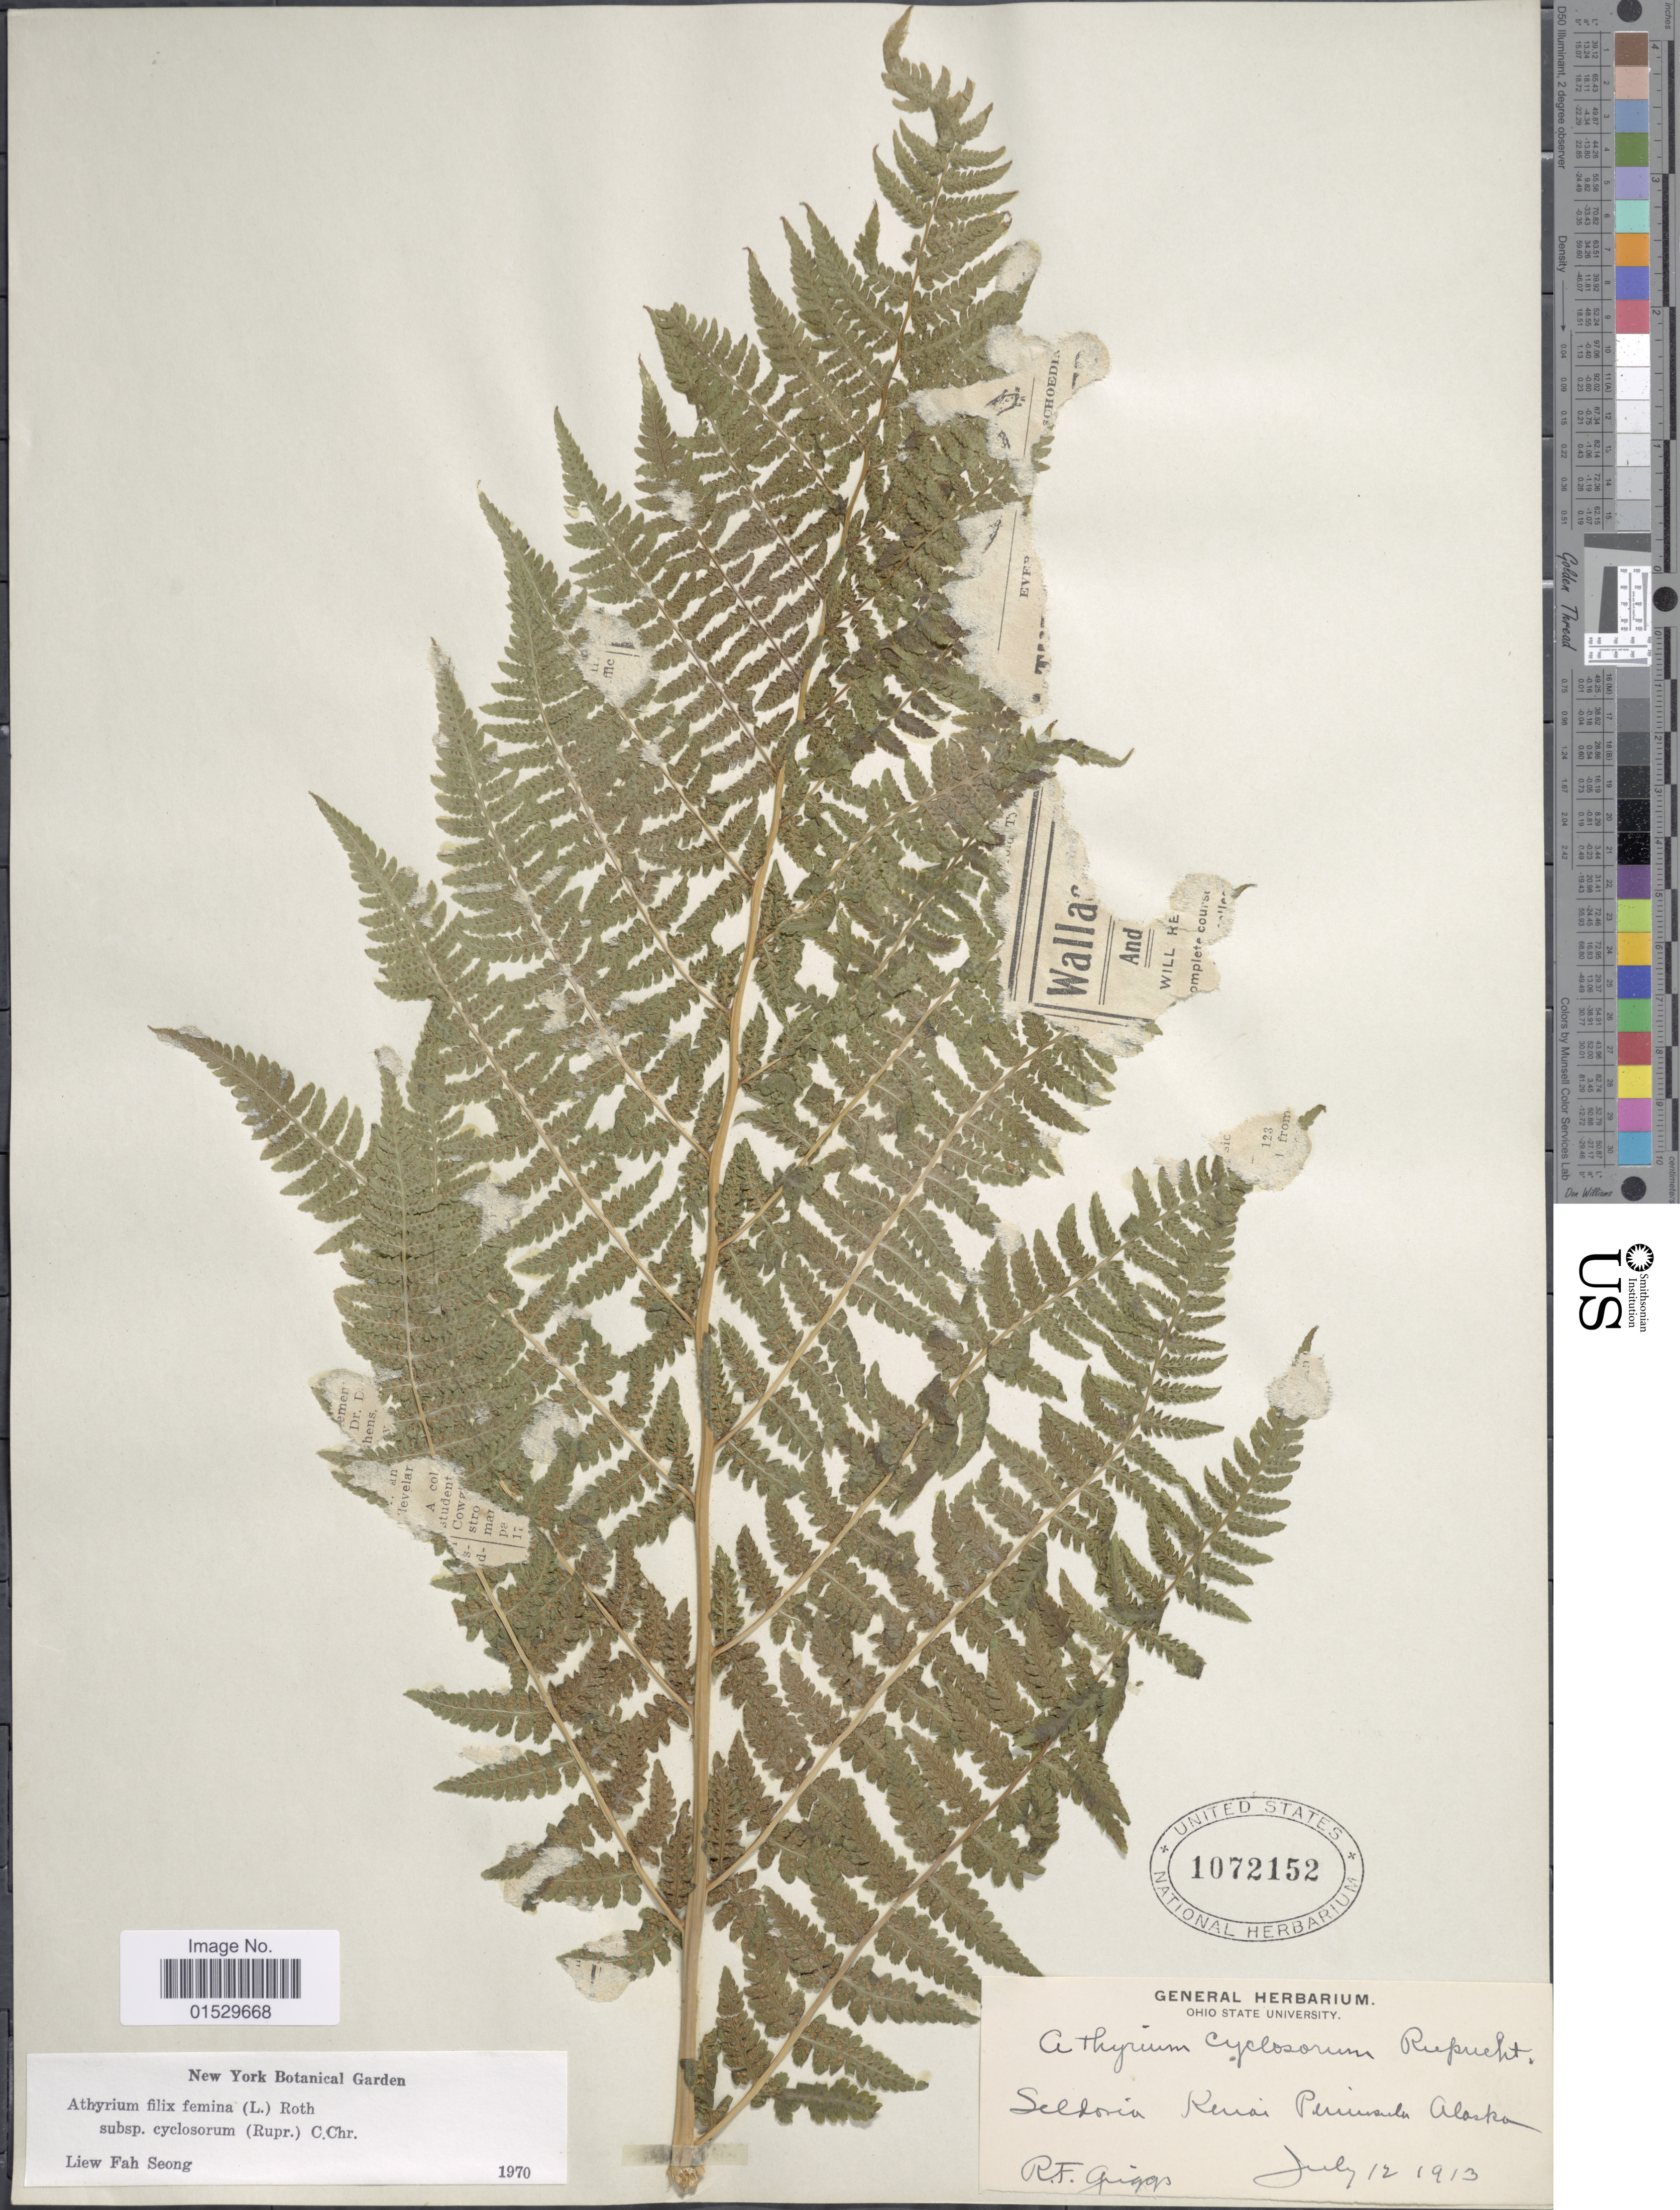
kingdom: Plantae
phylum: Tracheophyta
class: Polypodiopsida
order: Polypodiales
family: Athyriaceae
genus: Athyrium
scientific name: Athyrium filix-femina subsp. cyclosorum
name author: (Rupr.) C. Chr.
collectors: R. F. Griggs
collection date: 1913-07-12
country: United States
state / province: Alaska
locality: Seldoria Kenai Peninsula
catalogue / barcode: US 1072152